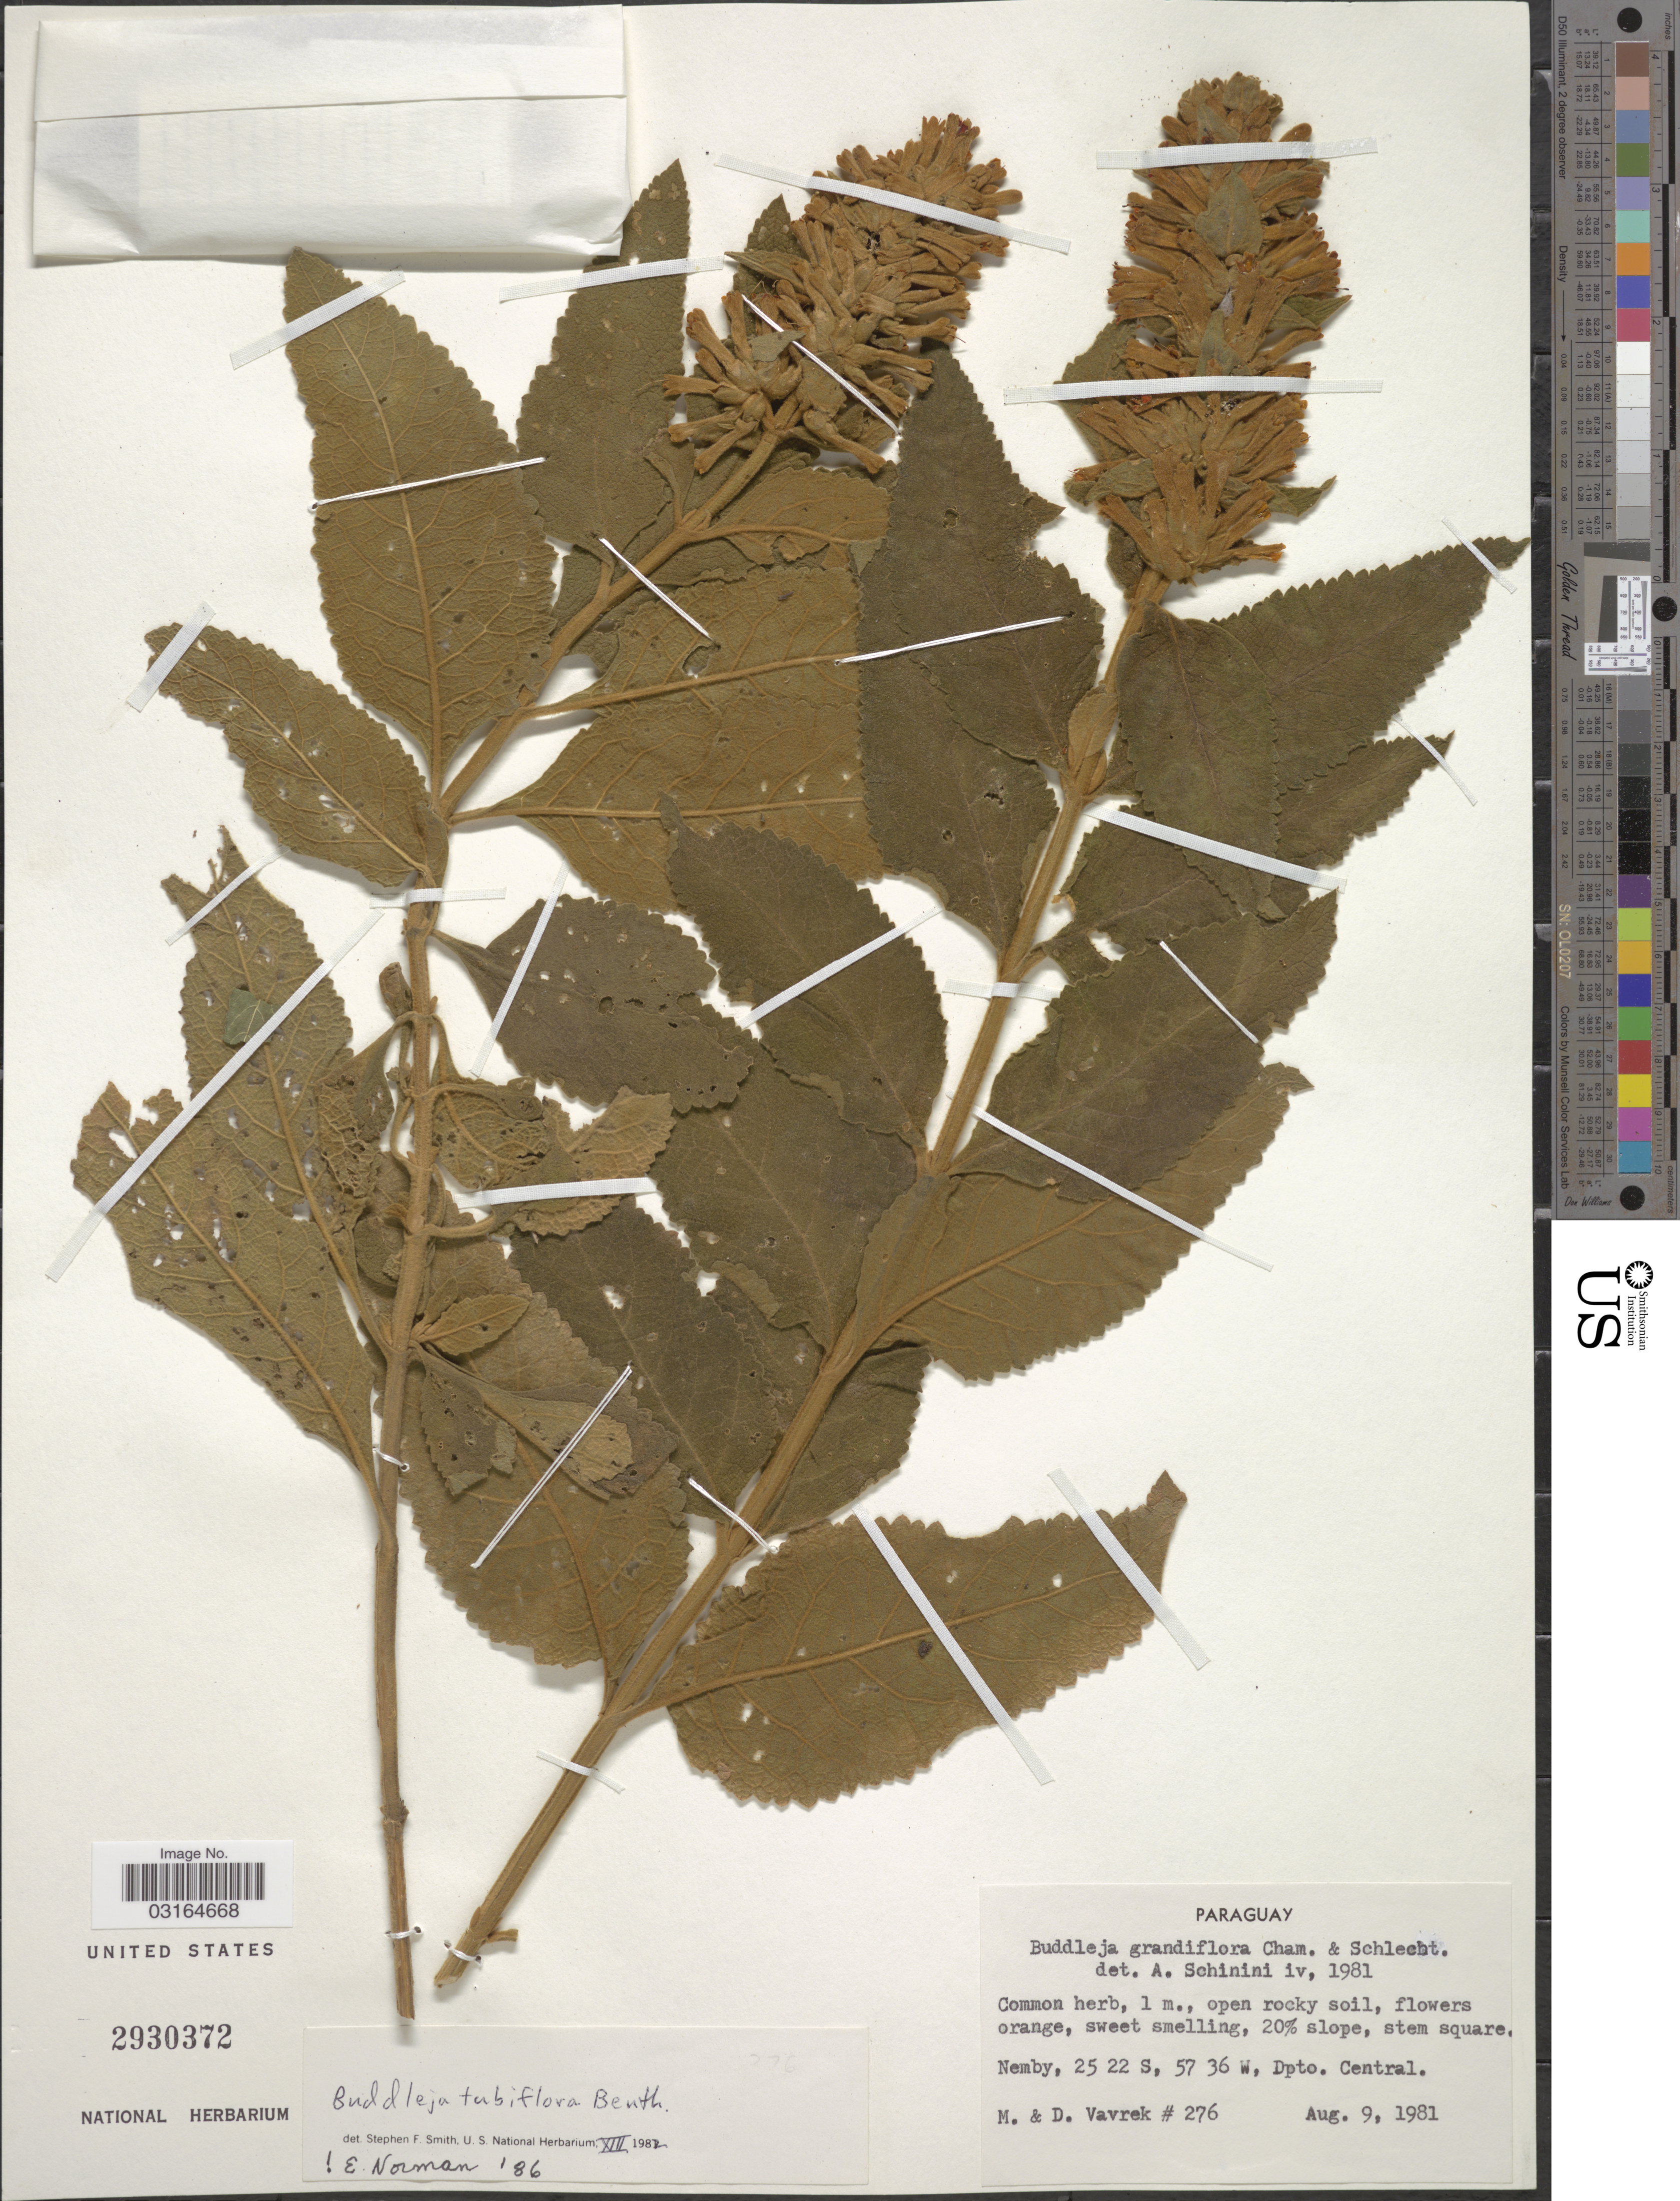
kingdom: Plantae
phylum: Tracheophyta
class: Magnoliopsida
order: Lamiales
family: Scrophulariaceae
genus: Buddleja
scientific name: Buddleja tubiflora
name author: Benth.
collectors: M. Vavrek & D. Vavrek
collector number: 276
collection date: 1981-08-09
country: Paraguay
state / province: Central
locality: Nemby, Dpto. Central.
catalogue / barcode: US 2930372